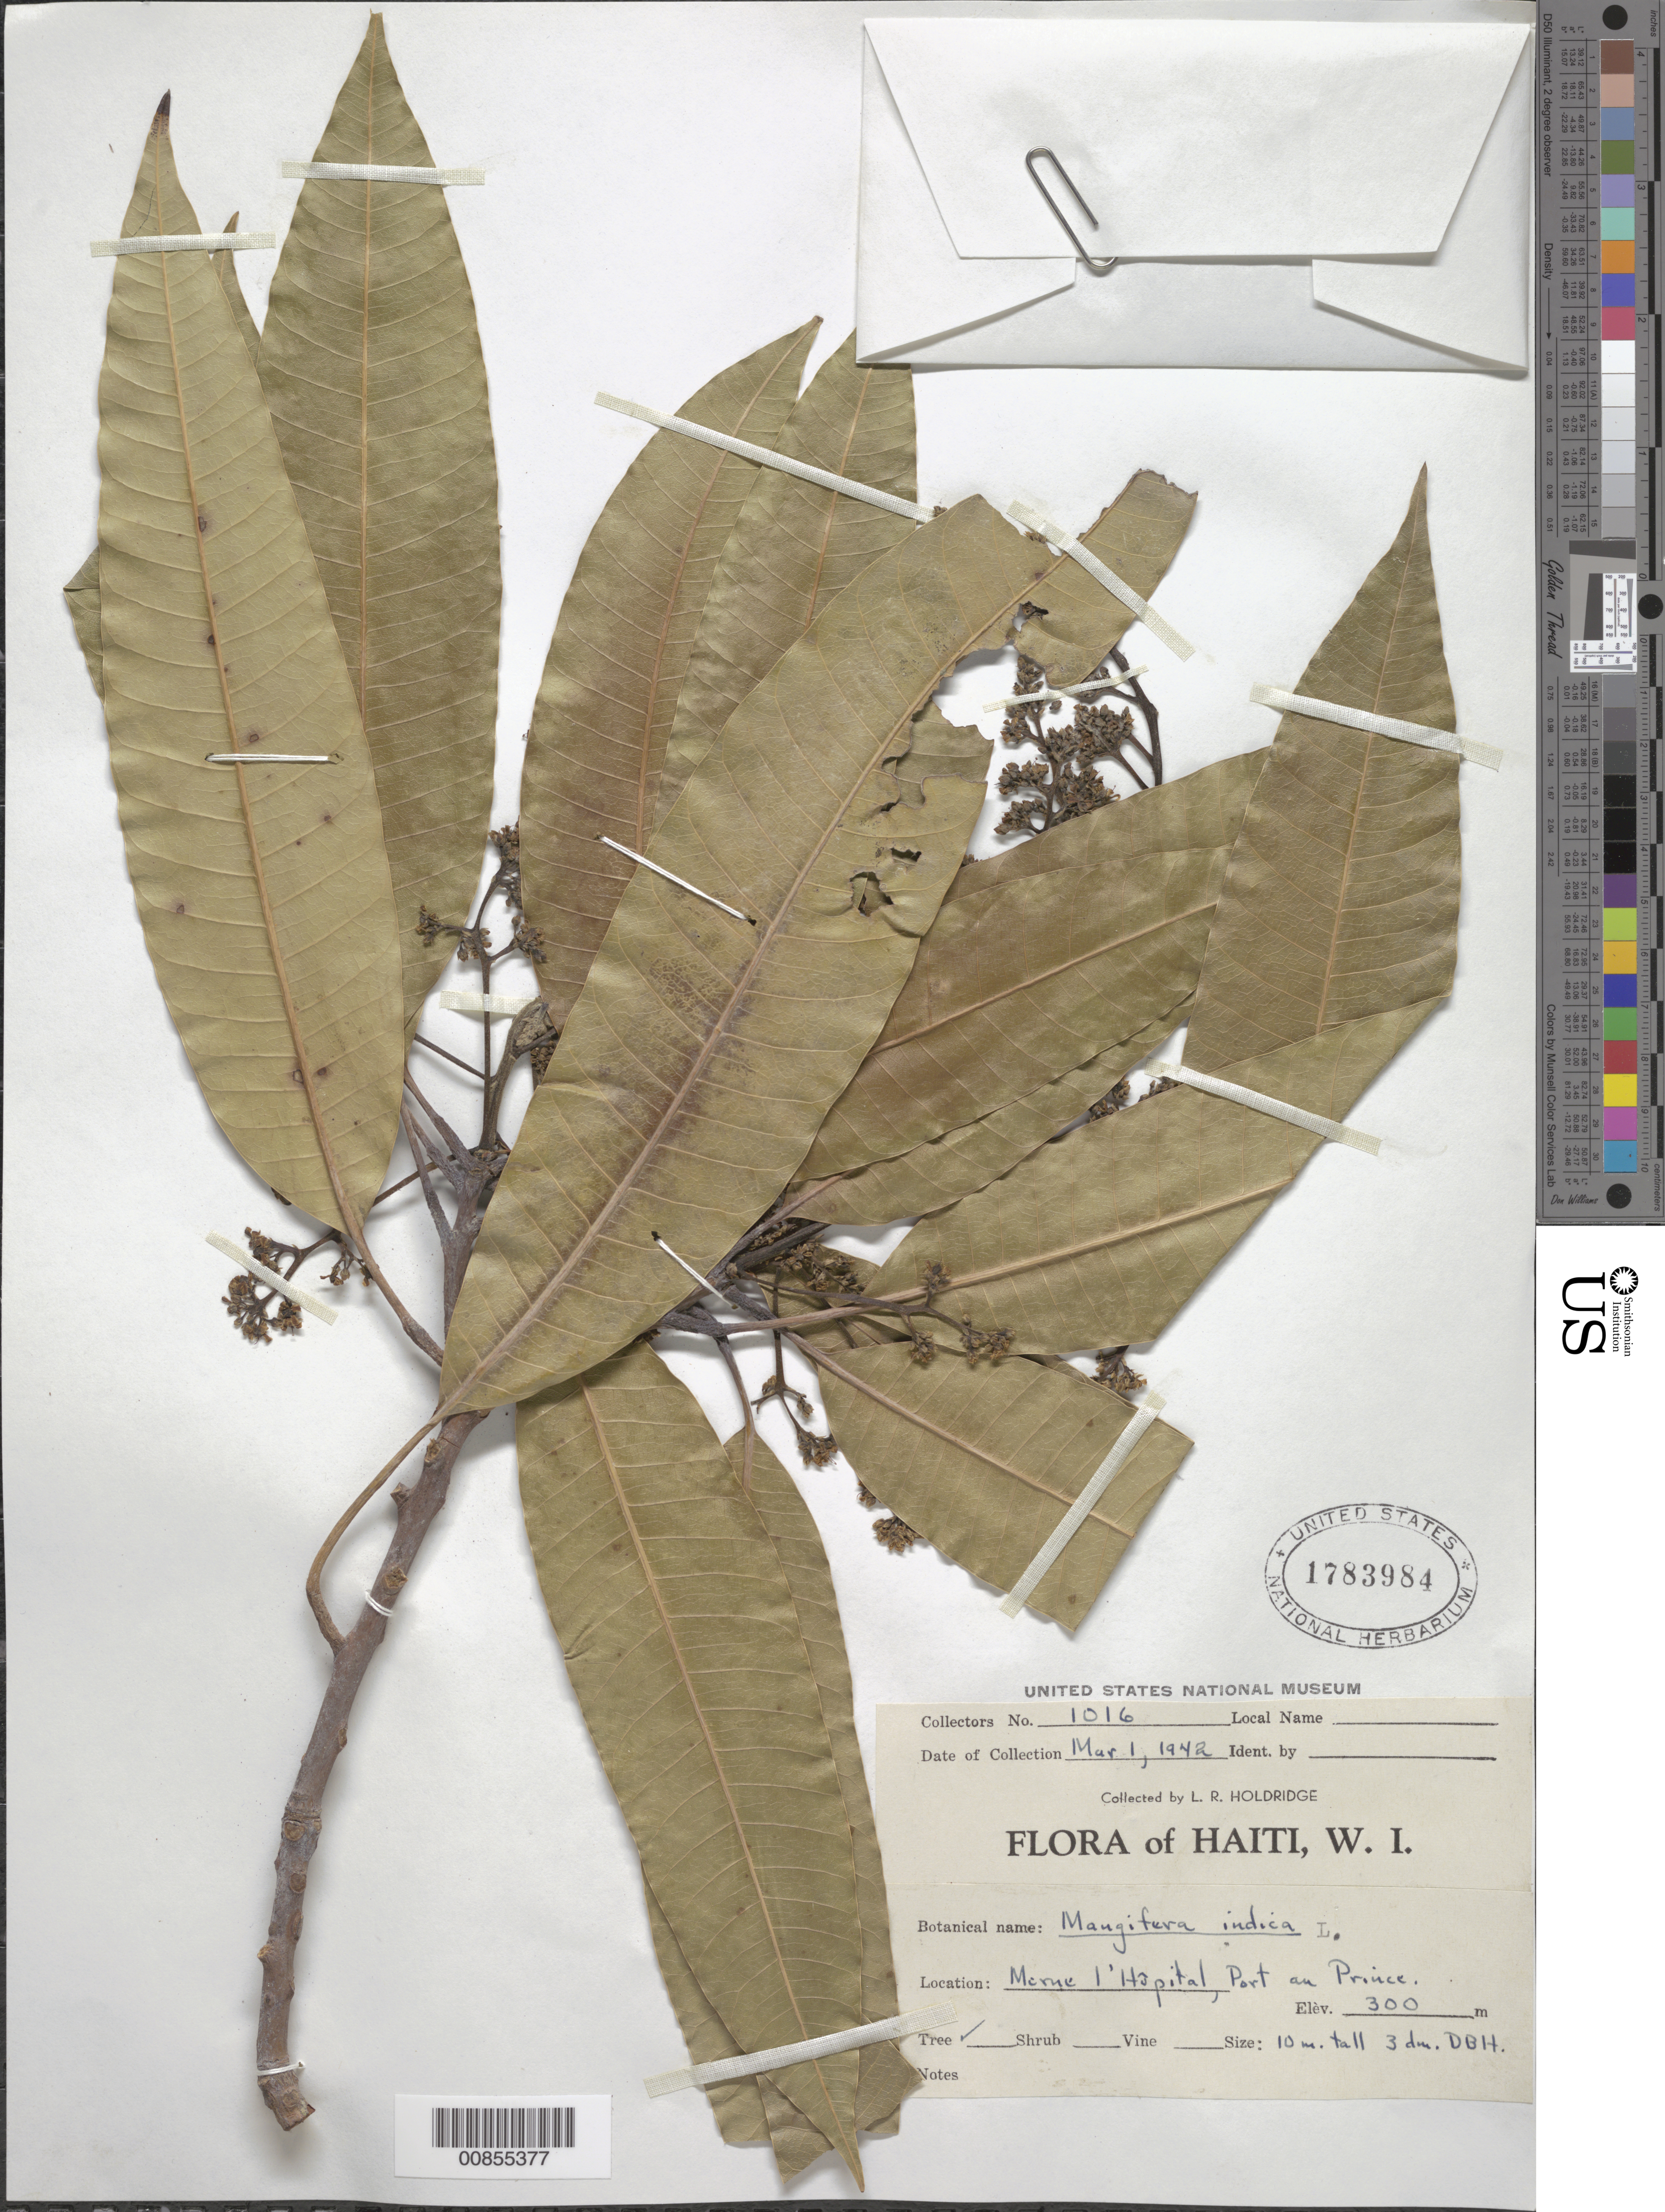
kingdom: Plantae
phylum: Tracheophyta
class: Magnoliopsida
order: Sapindales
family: Anacardiaceae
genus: Mangifera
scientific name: Mangifera indica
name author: L.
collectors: L. Holdridge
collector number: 1016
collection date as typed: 01 Mar 1942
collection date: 1942-03-01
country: Haiti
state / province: Ouest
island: Hispaniola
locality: Morne l'Hôpital, Port-au-Prince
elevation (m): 300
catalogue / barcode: US 1783984